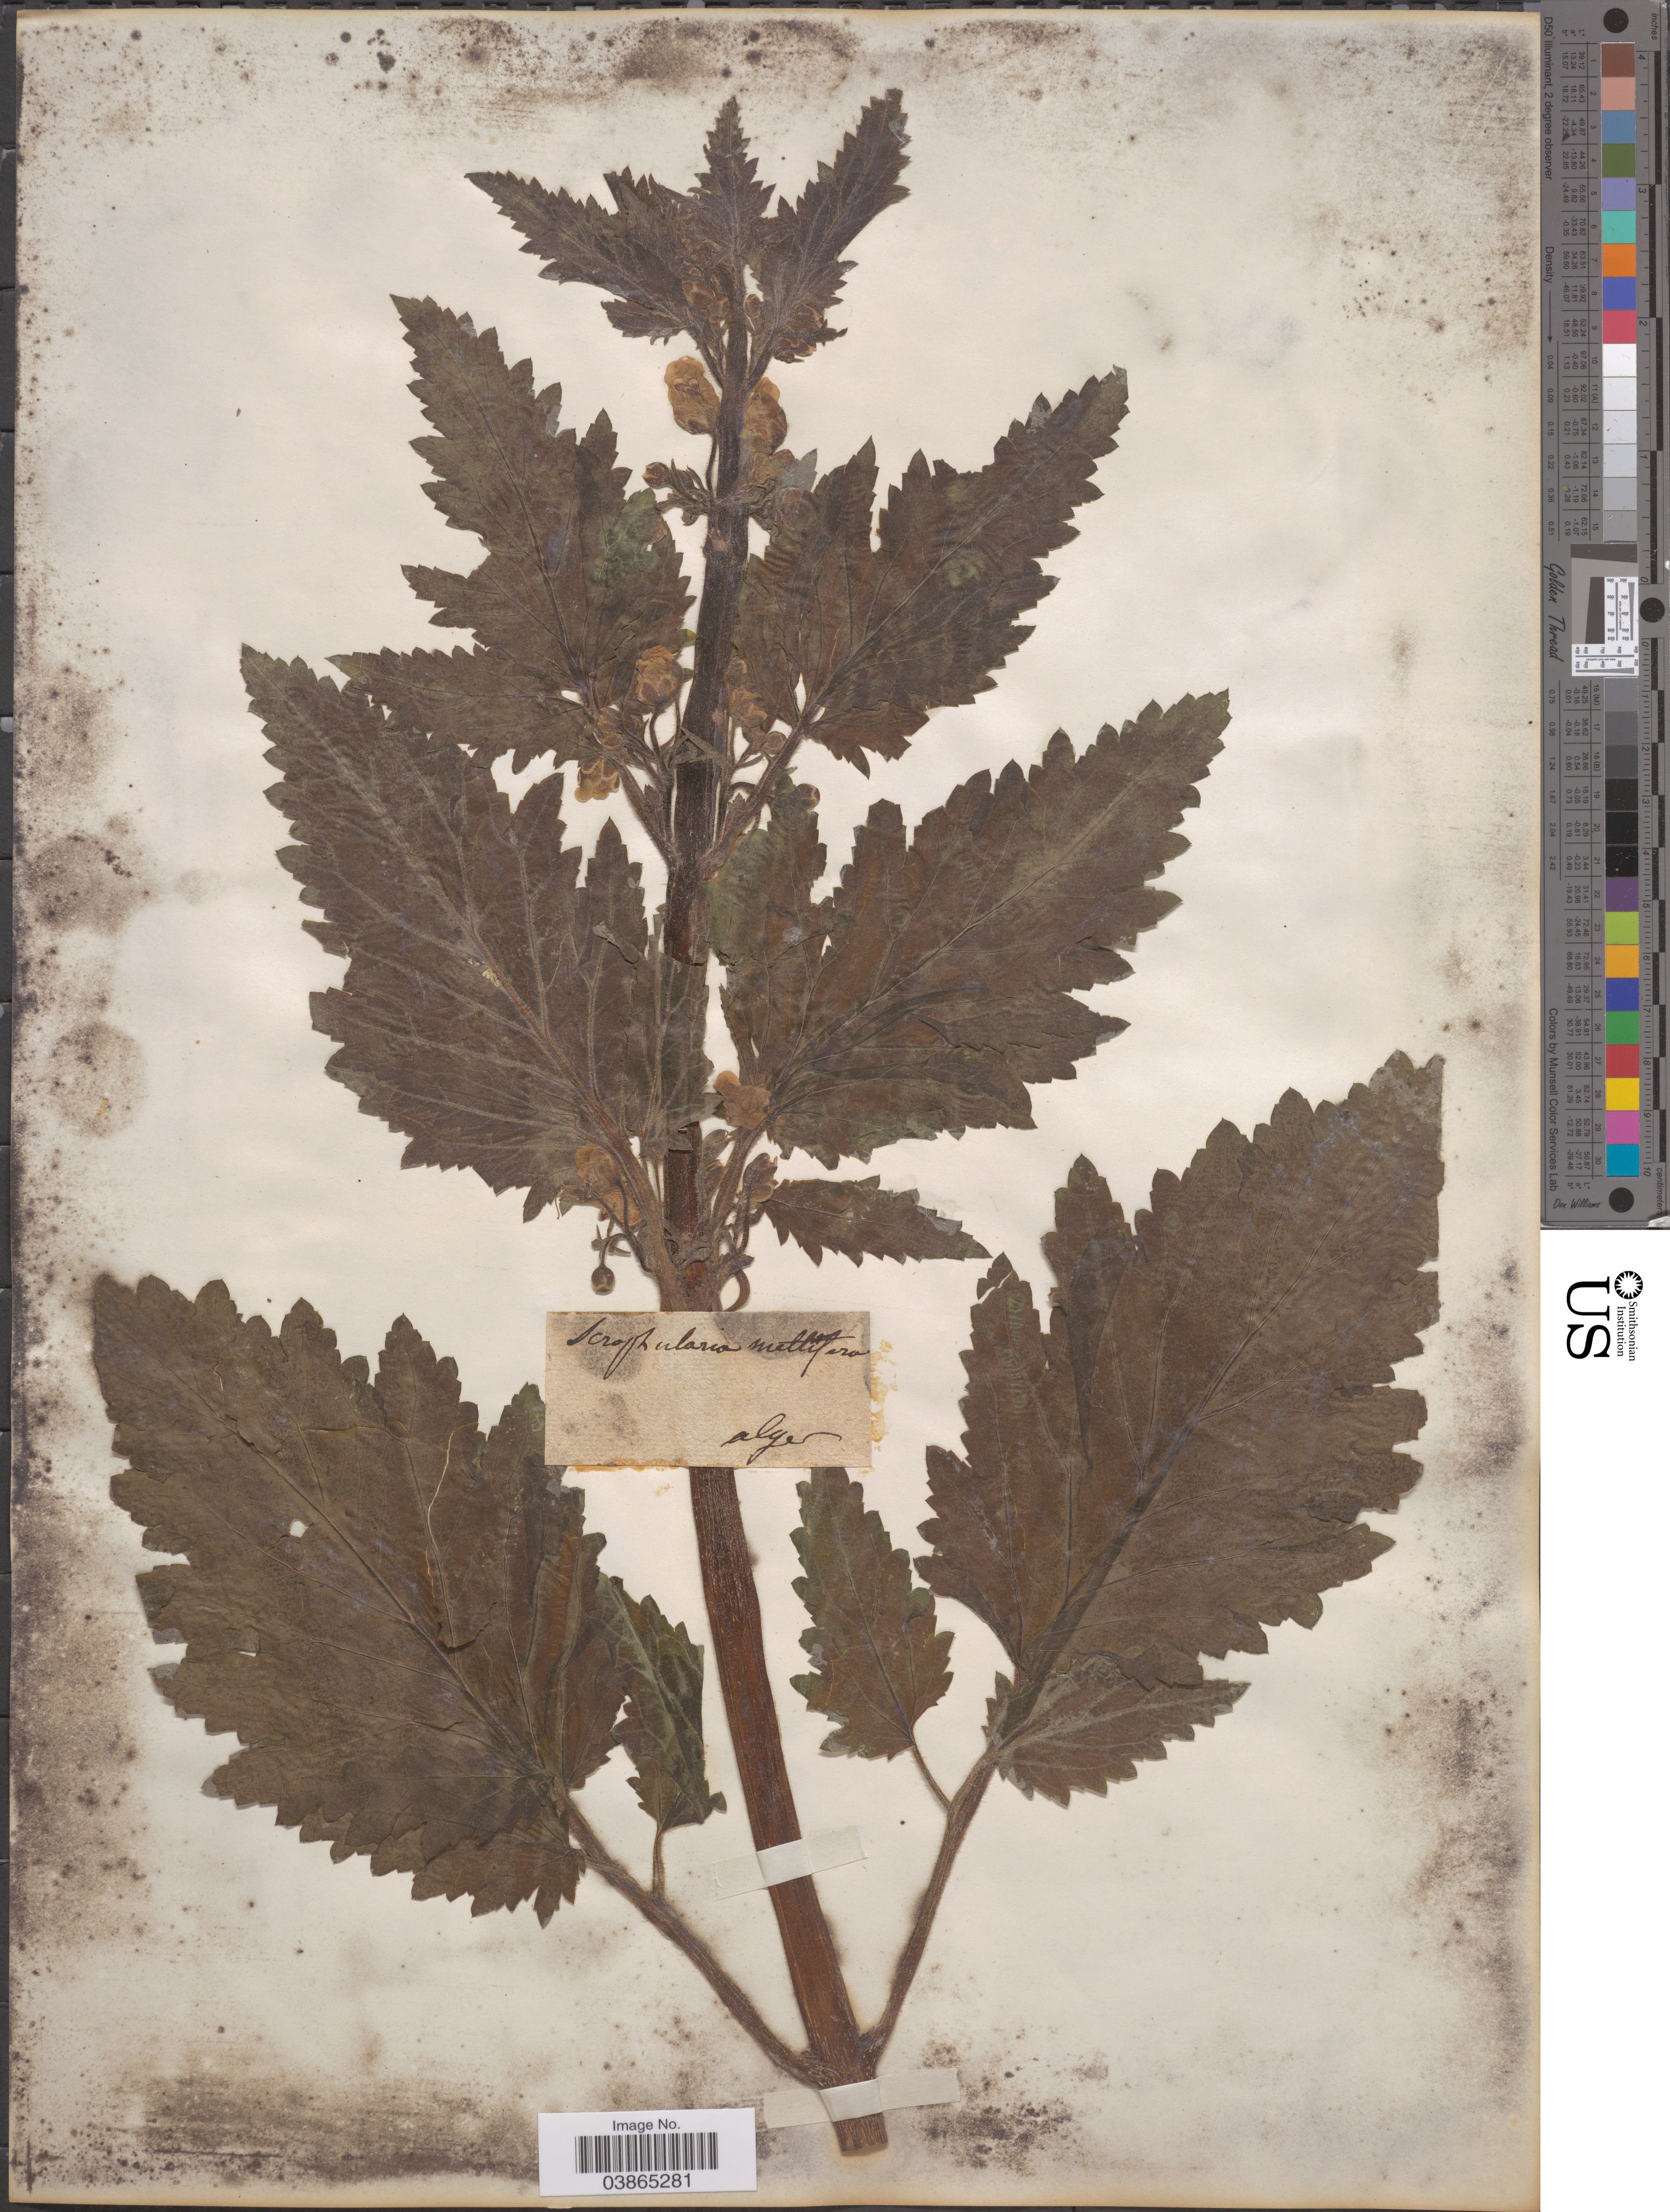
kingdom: Plantae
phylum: Tracheophyta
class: Magnoliopsida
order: Lamiales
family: Scrophulariaceae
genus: Scrophularia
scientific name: Scrophularia mellifera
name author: Aiton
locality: Alger